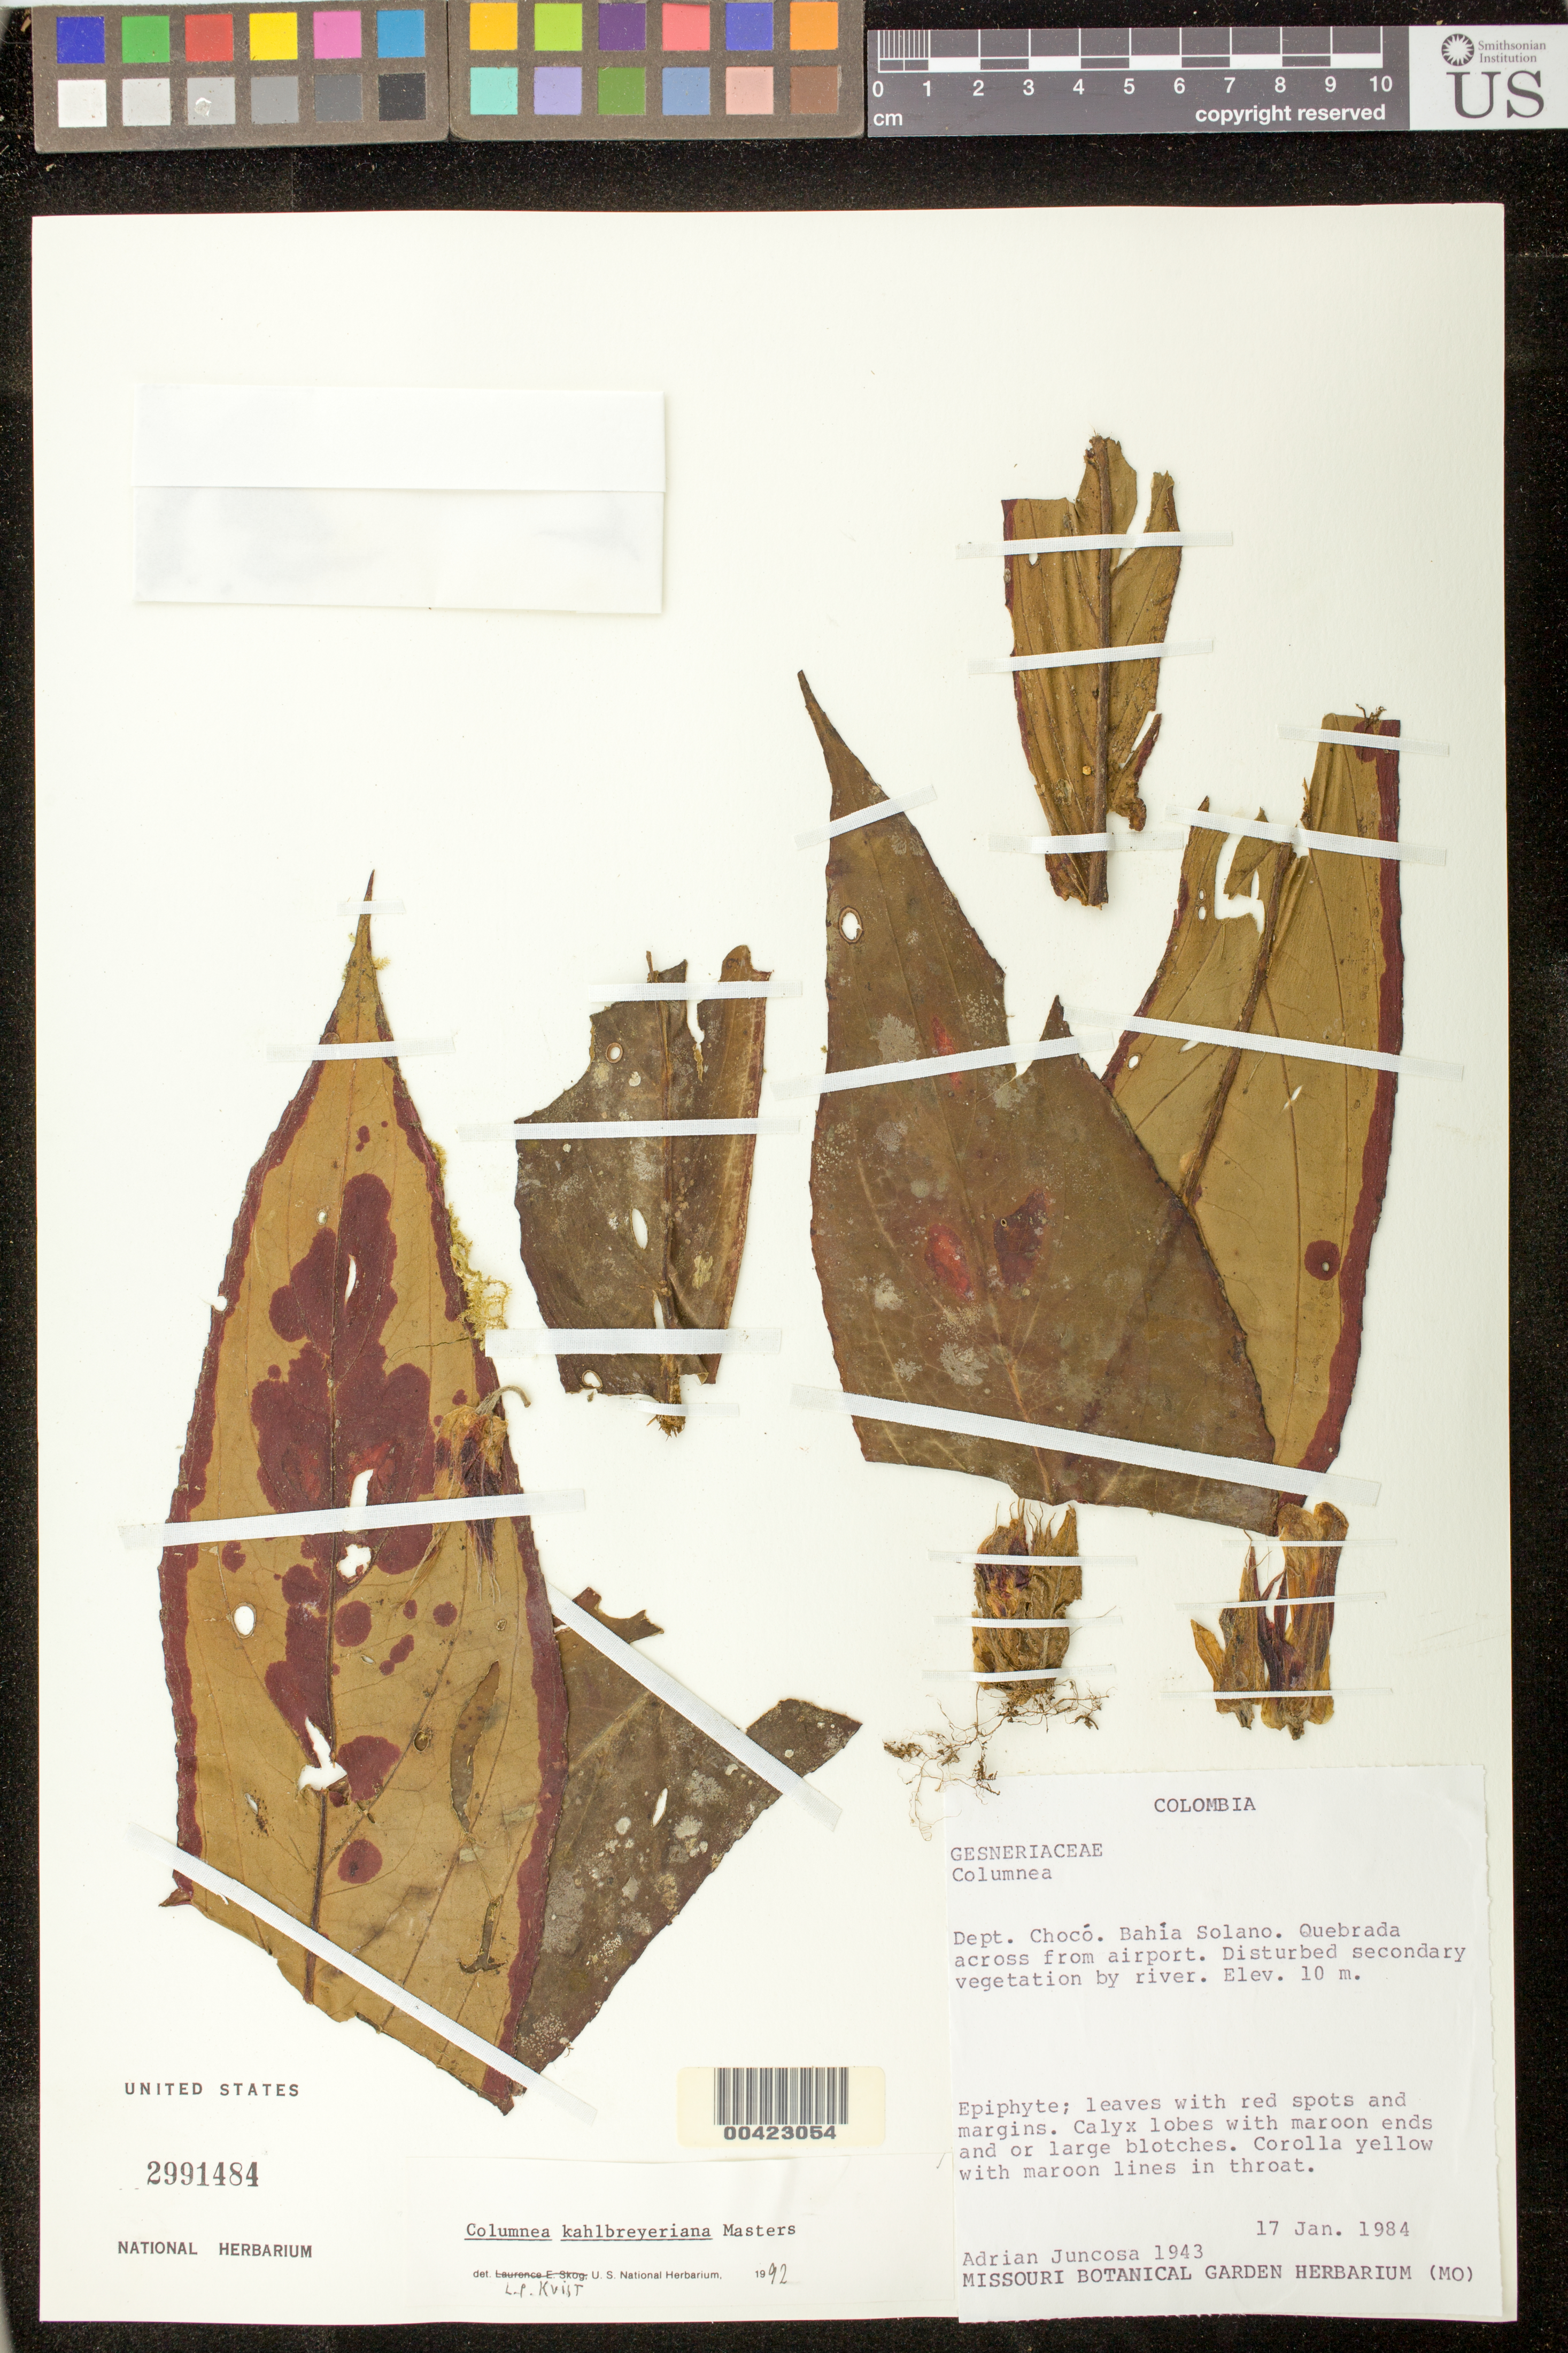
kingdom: Plantae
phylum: Tracheophyta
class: Magnoliopsida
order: Lamiales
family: Gesneriaceae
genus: Columnea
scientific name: Columnea kalbreyeriana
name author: Mast.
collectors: A. Juncosa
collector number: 1943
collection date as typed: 17 Jan 1984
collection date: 1984-01-17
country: Colombia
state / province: Chocó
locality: Bahia Solano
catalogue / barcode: US 2991484